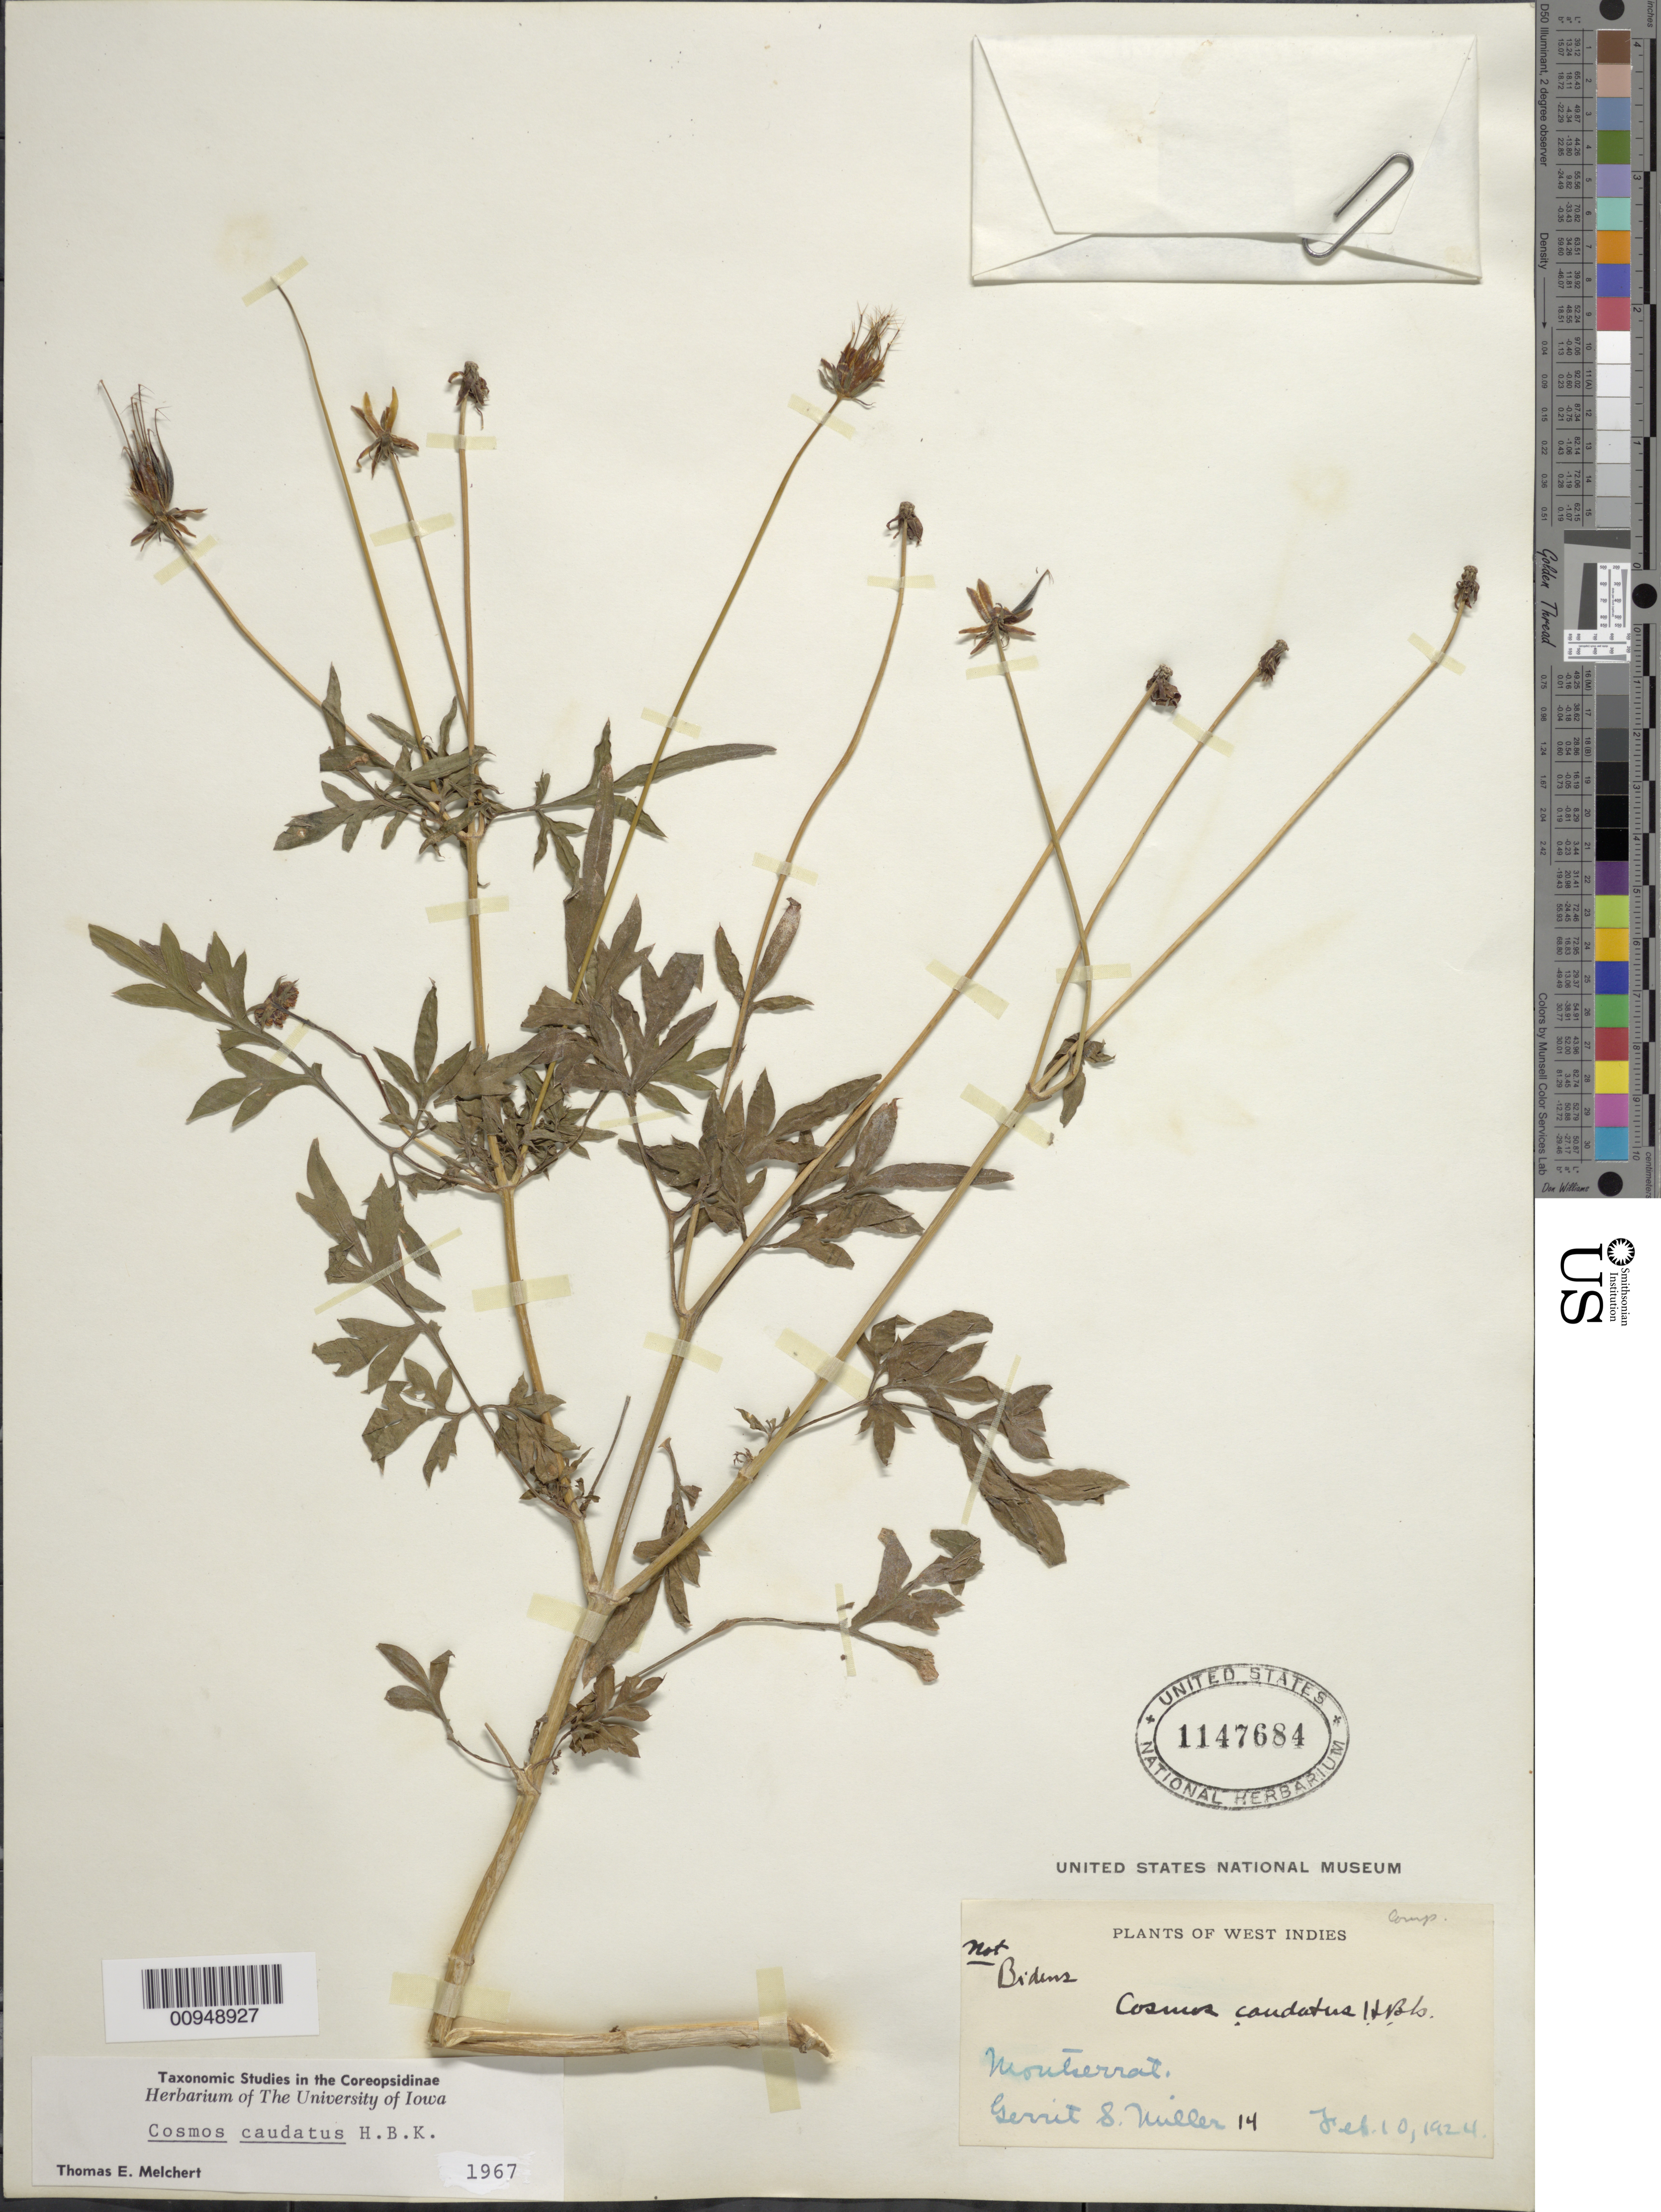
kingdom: Plantae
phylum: Tracheophyta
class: Magnoliopsida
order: Asterales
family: Asteraceae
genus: Cosmos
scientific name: Cosmos caudatus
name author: Kunth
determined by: Melchert, T. E.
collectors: G. S. Miller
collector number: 14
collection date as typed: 10 Feb 1924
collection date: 1924-02-10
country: Montserrat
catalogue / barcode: US 1147684